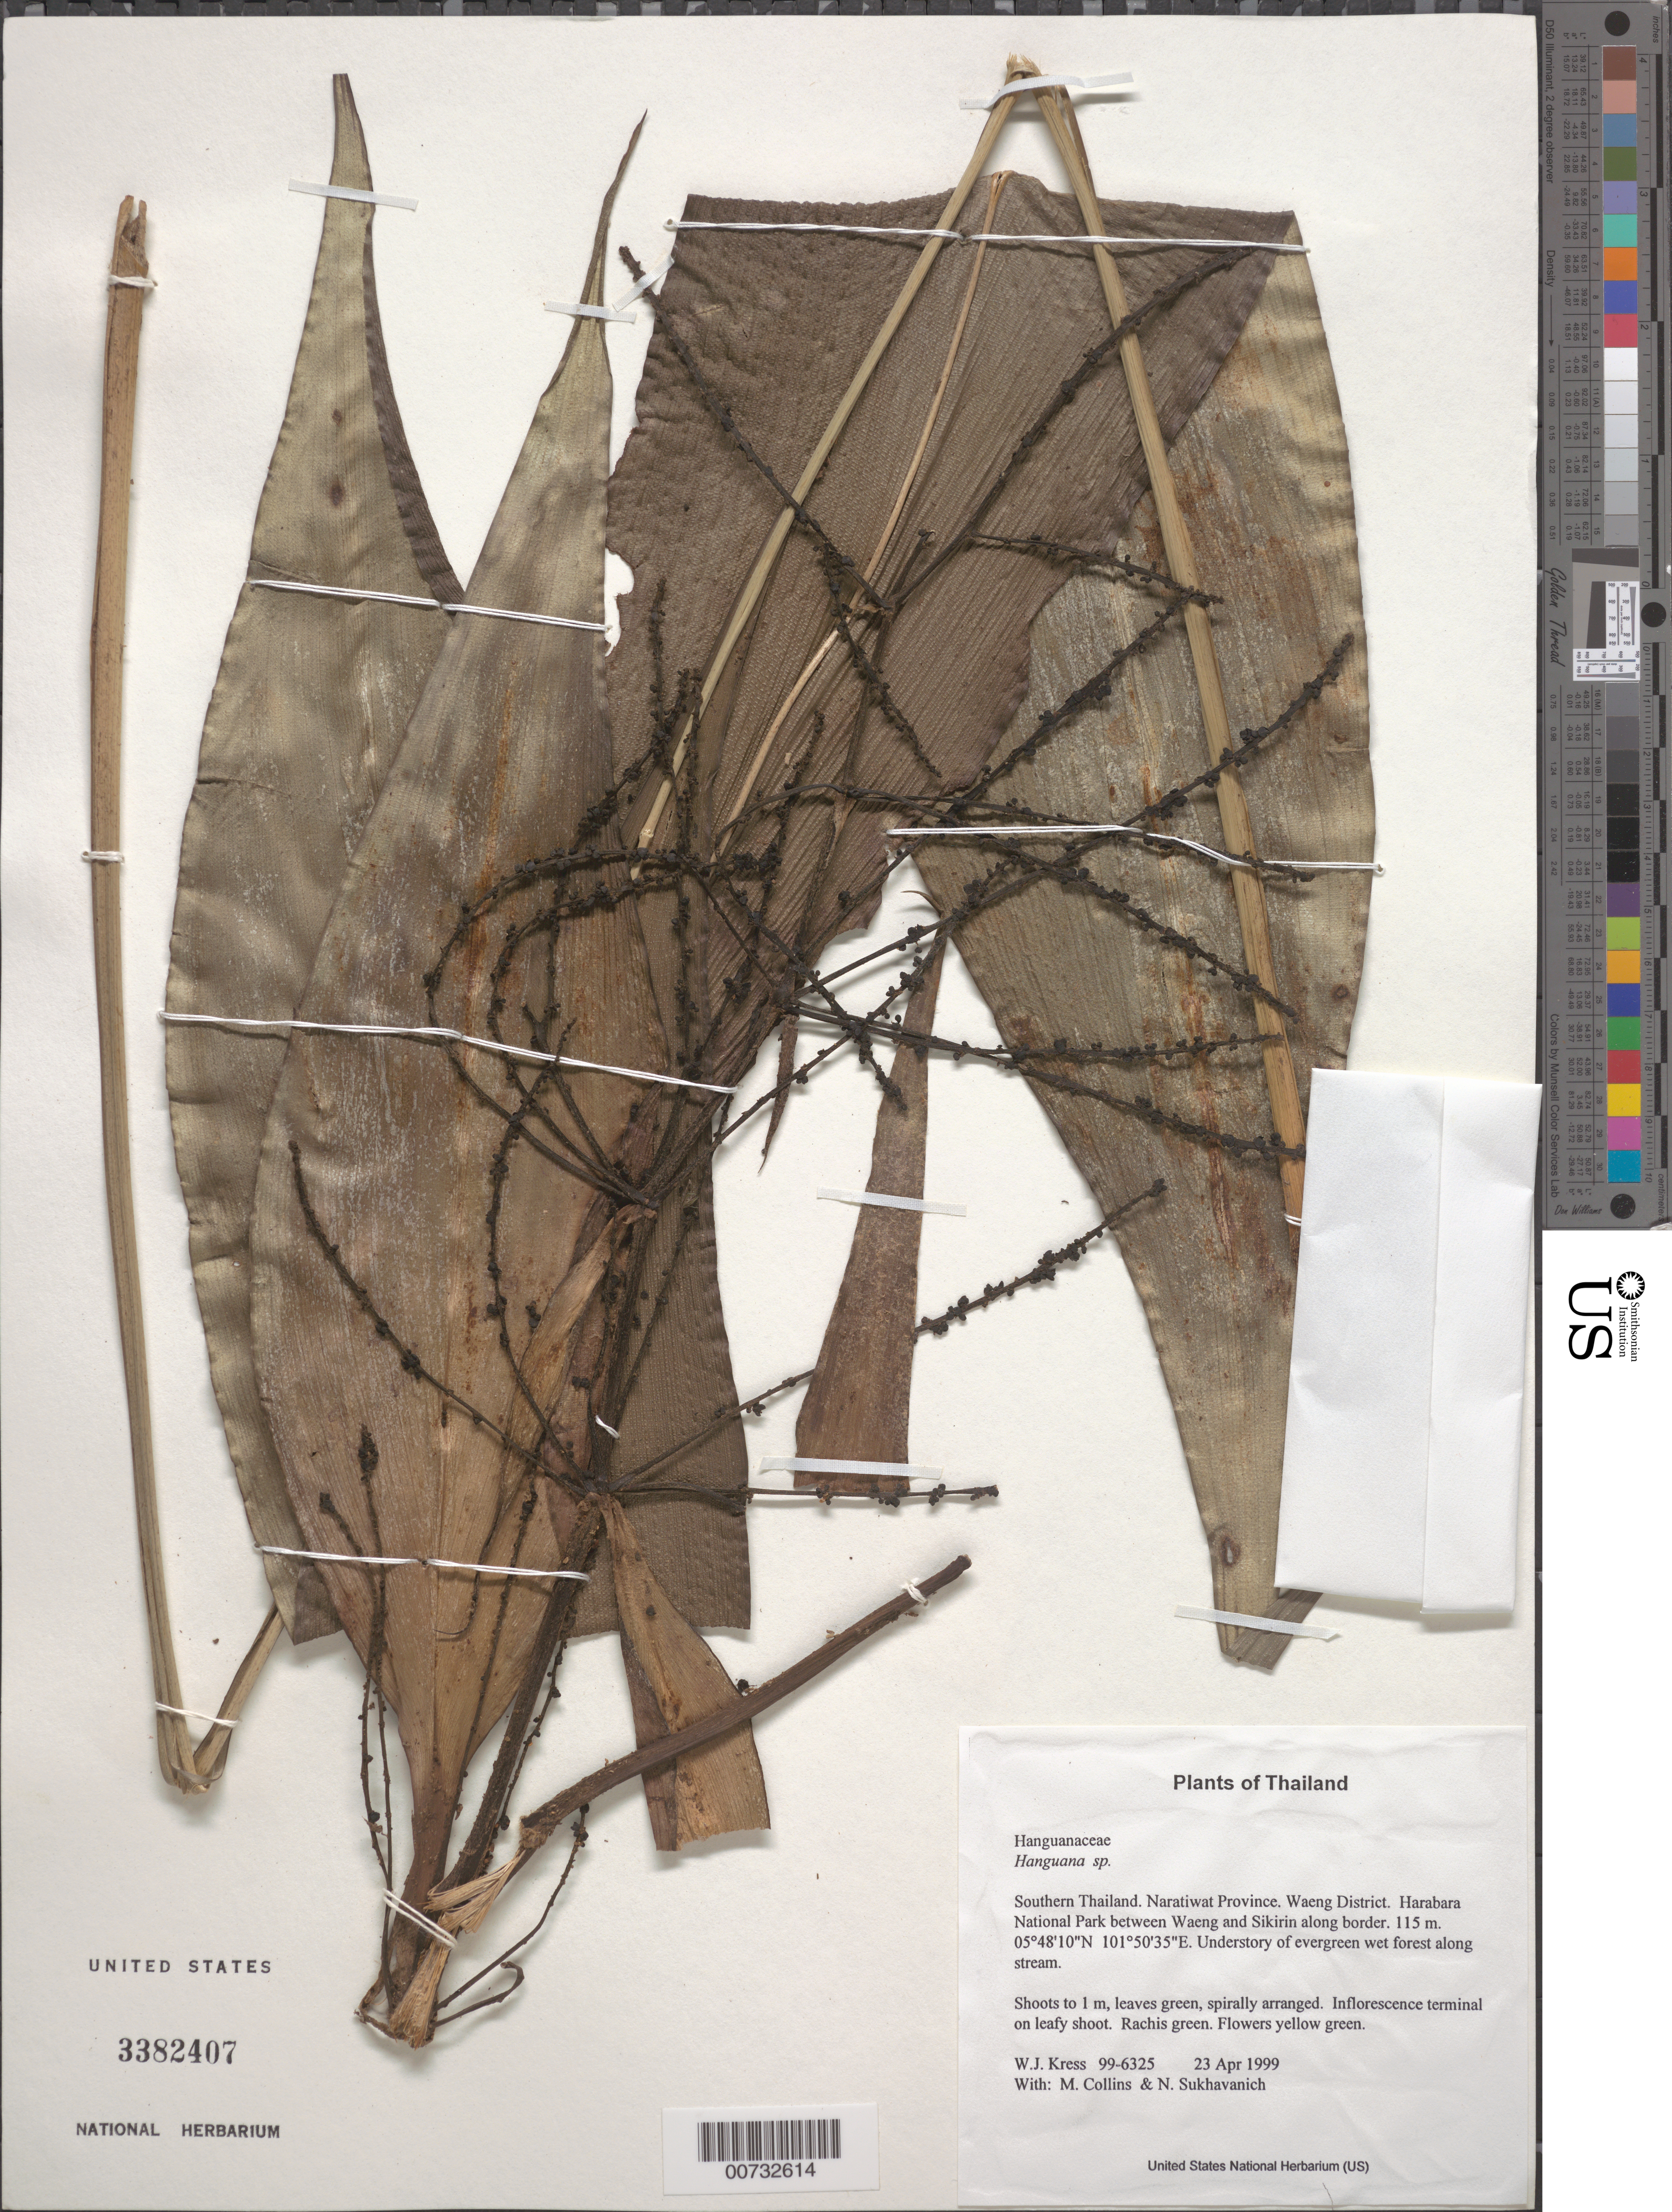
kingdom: Plantae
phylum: Tracheophyta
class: Liliopsida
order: Commelinales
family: Hanguanaceae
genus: Hanguana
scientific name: Hanguana sp.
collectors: W. J. Kress, M. Collins & N. Sukhavanich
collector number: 99-6325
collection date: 1999-04-23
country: Thailand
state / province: Narathiwat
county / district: Waeng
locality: Harabara National Park between Waeng and Sikirin along border.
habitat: Understory of evergreen wet forest along stream.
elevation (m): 115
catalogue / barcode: US 3382407